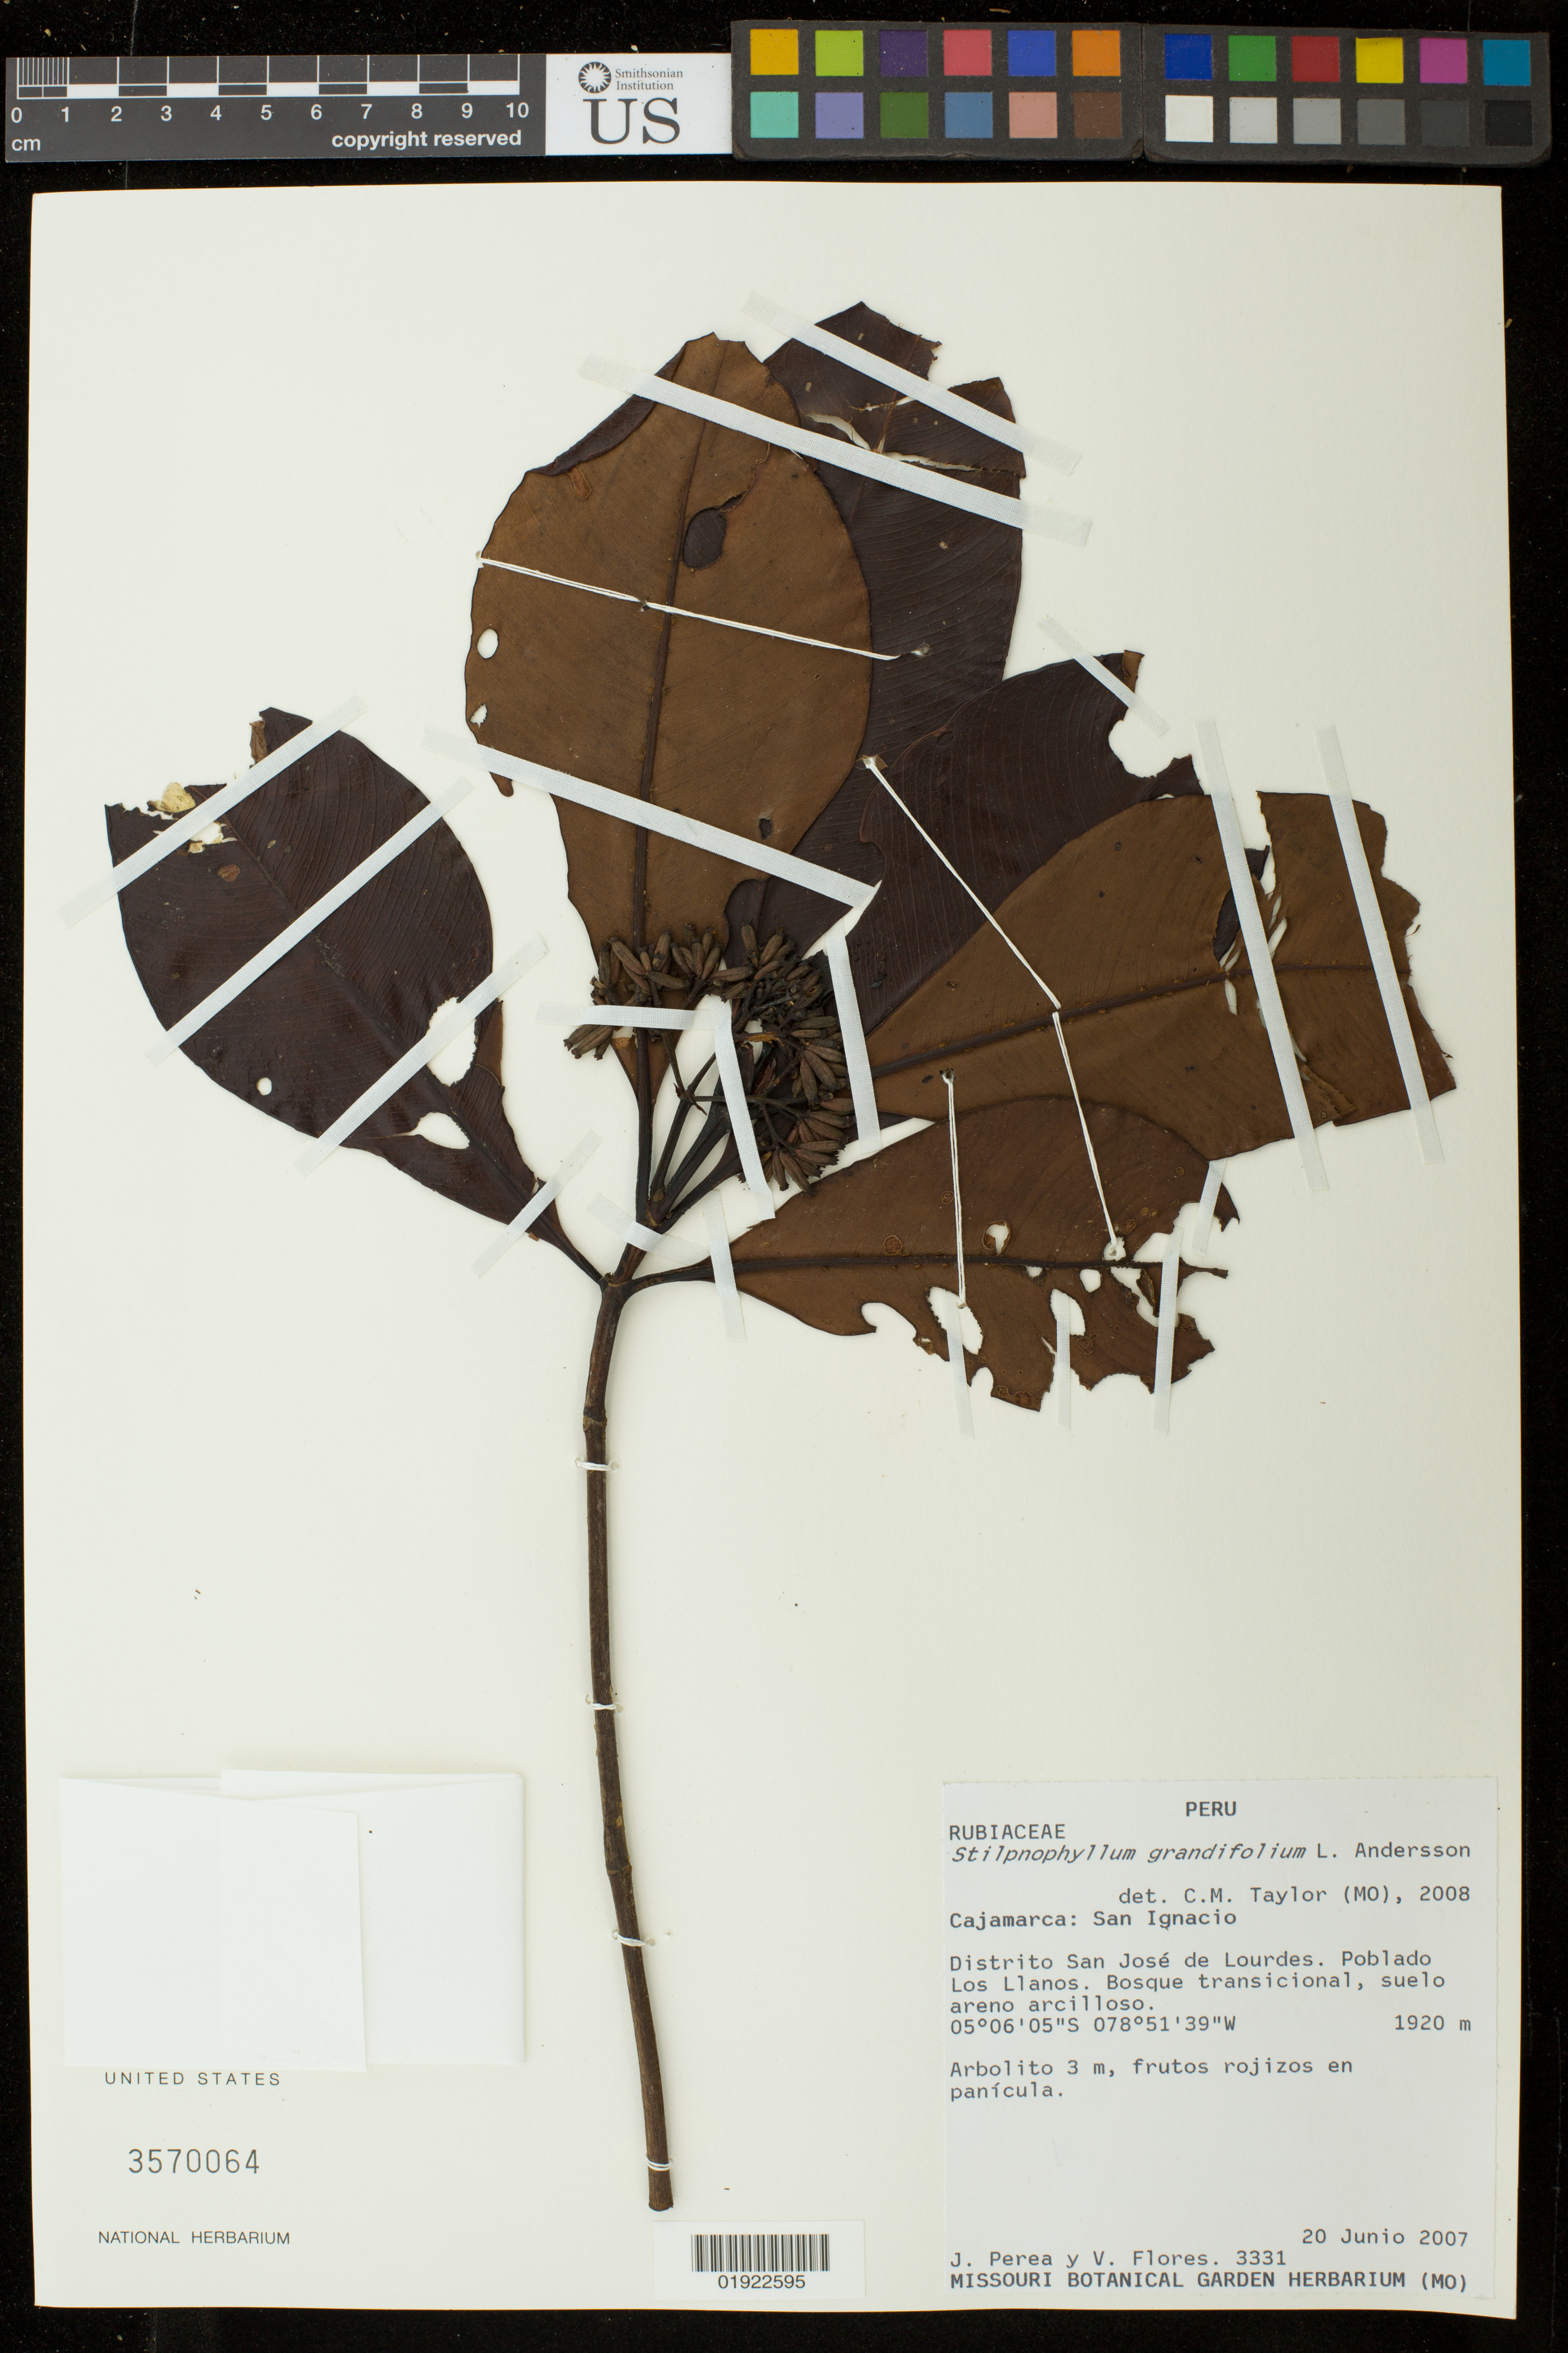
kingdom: Plantae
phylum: Tracheophyta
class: Magnoliopsida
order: Gentianales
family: Rubiaceae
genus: Stilpnophyllum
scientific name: Stilpnophyllum grandifolium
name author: L. Andersson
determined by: Taylor, Charlotte M.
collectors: J. Perea & V. Flores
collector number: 3331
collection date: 2007-06-20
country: Peru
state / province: Cajamarca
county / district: San Ignacio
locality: Distrito San Jose de Lourdes. Poblado Los Llanos.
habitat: Bosque transicional, suelo areno arcilloso.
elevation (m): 1920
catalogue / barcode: US 3570064